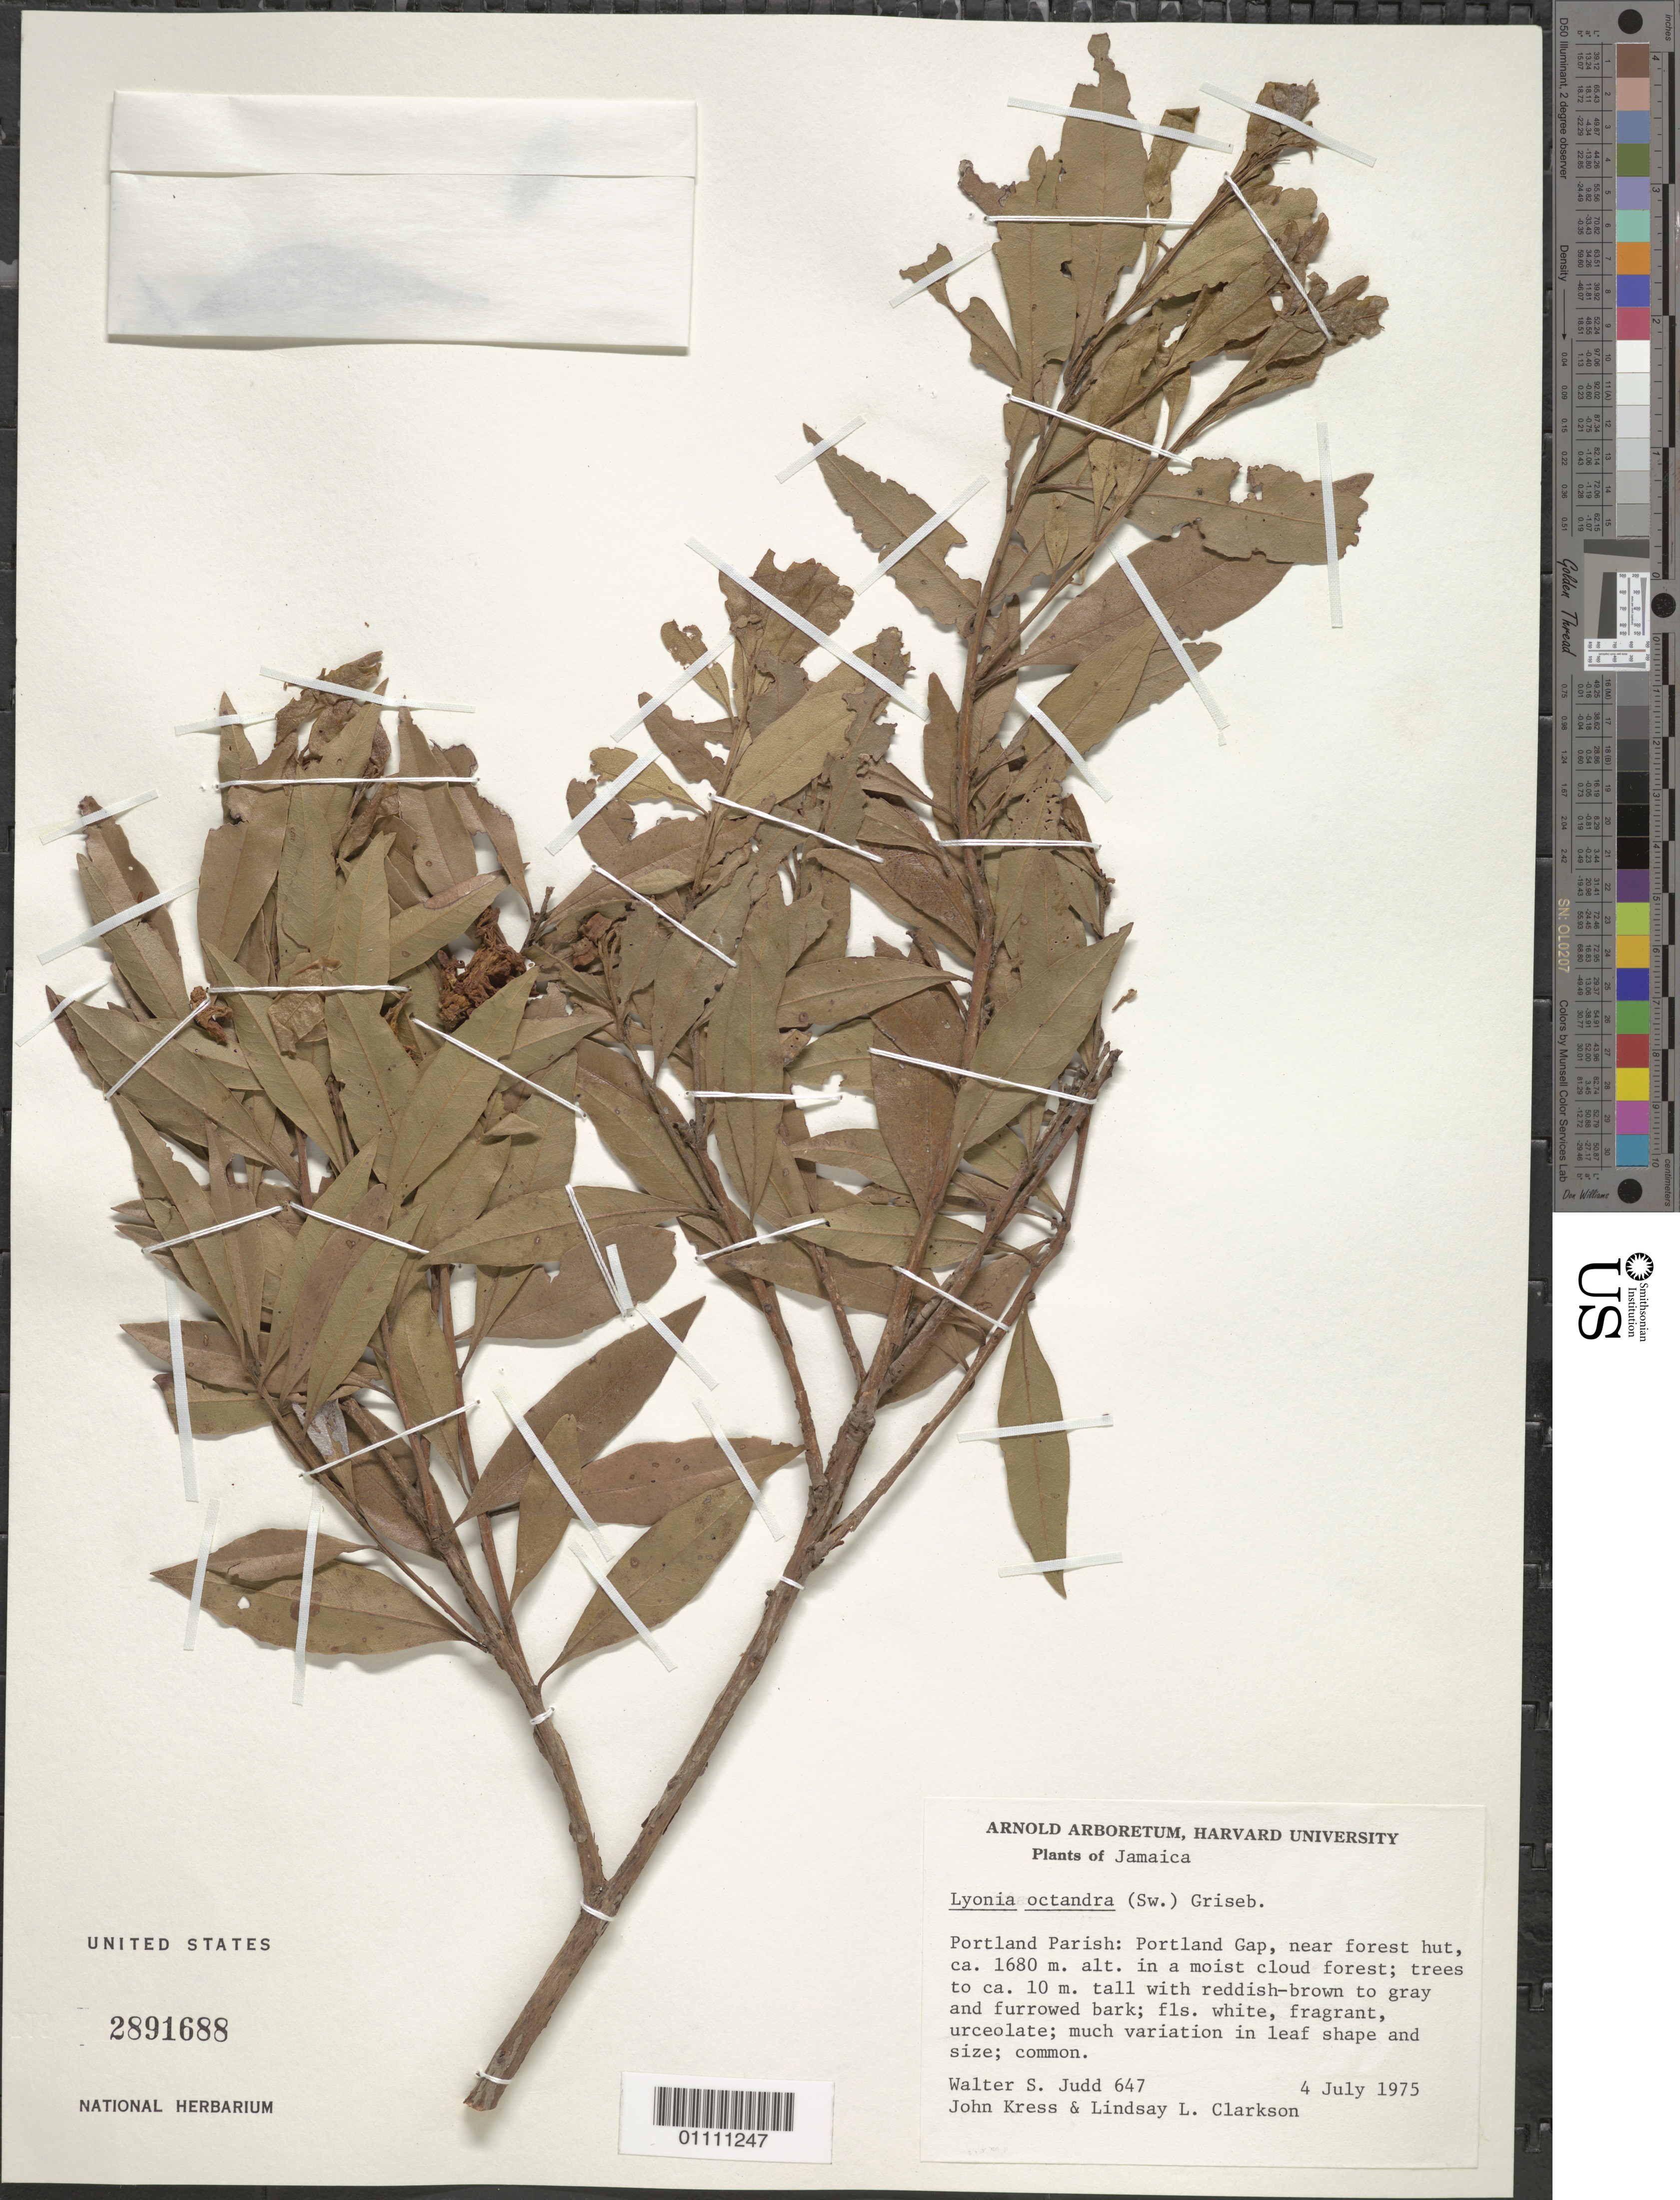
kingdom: Plantae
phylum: Tracheophyta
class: Magnoliopsida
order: Ericales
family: Ericaceae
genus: Lyonia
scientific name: Lyonia octandra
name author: (Sw.) Griseb.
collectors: W. S. Judd, W. J. Kress & L. Clarkson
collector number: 647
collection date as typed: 04 Jul 1975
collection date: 1975-07-04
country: Jamaica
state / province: Portland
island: Jamaica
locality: Portland Gap, near forest hut, in a moist cloud forest.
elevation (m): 1680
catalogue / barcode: US 2891688